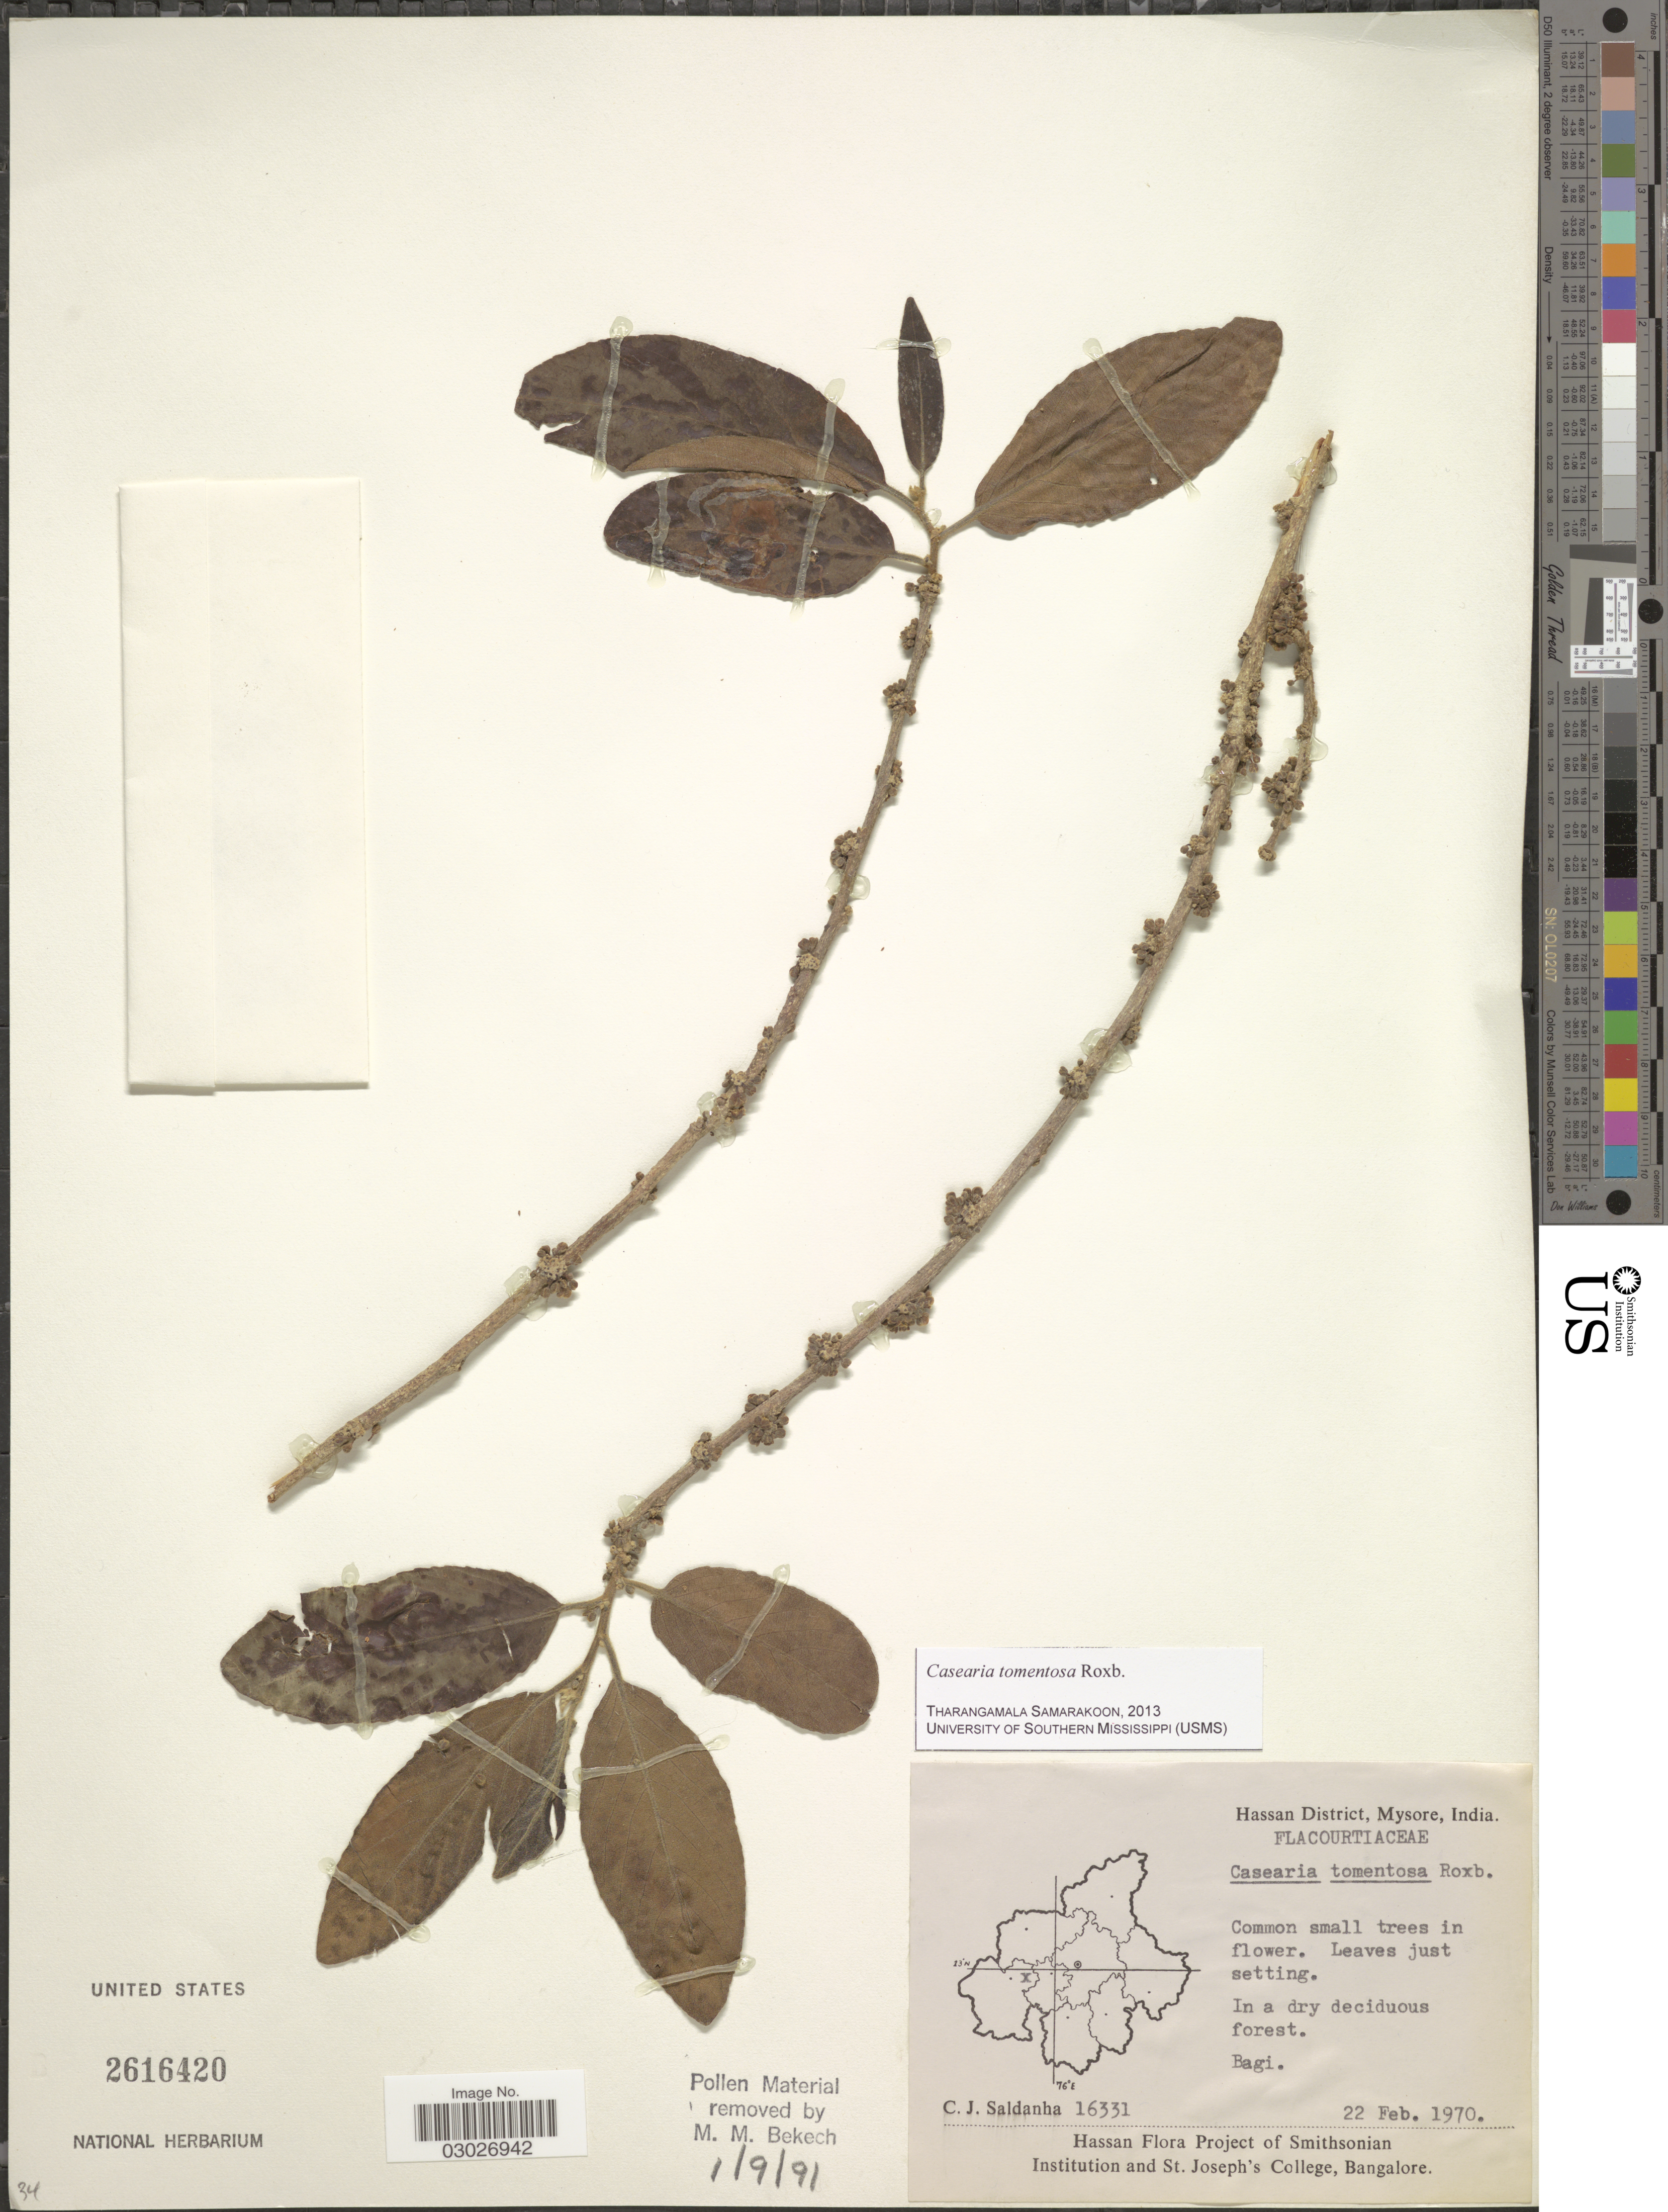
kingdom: Plantae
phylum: Tracheophyta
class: Magnoliopsida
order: Malpighiales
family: Salicaceae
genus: Casearia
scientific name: Casearia tomentosa var. tomentosa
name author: Roxb.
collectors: C. J. Saldanha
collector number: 16331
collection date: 1970-02-22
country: India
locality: Hassan District, Mysore. Bagi.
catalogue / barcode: US 2616420